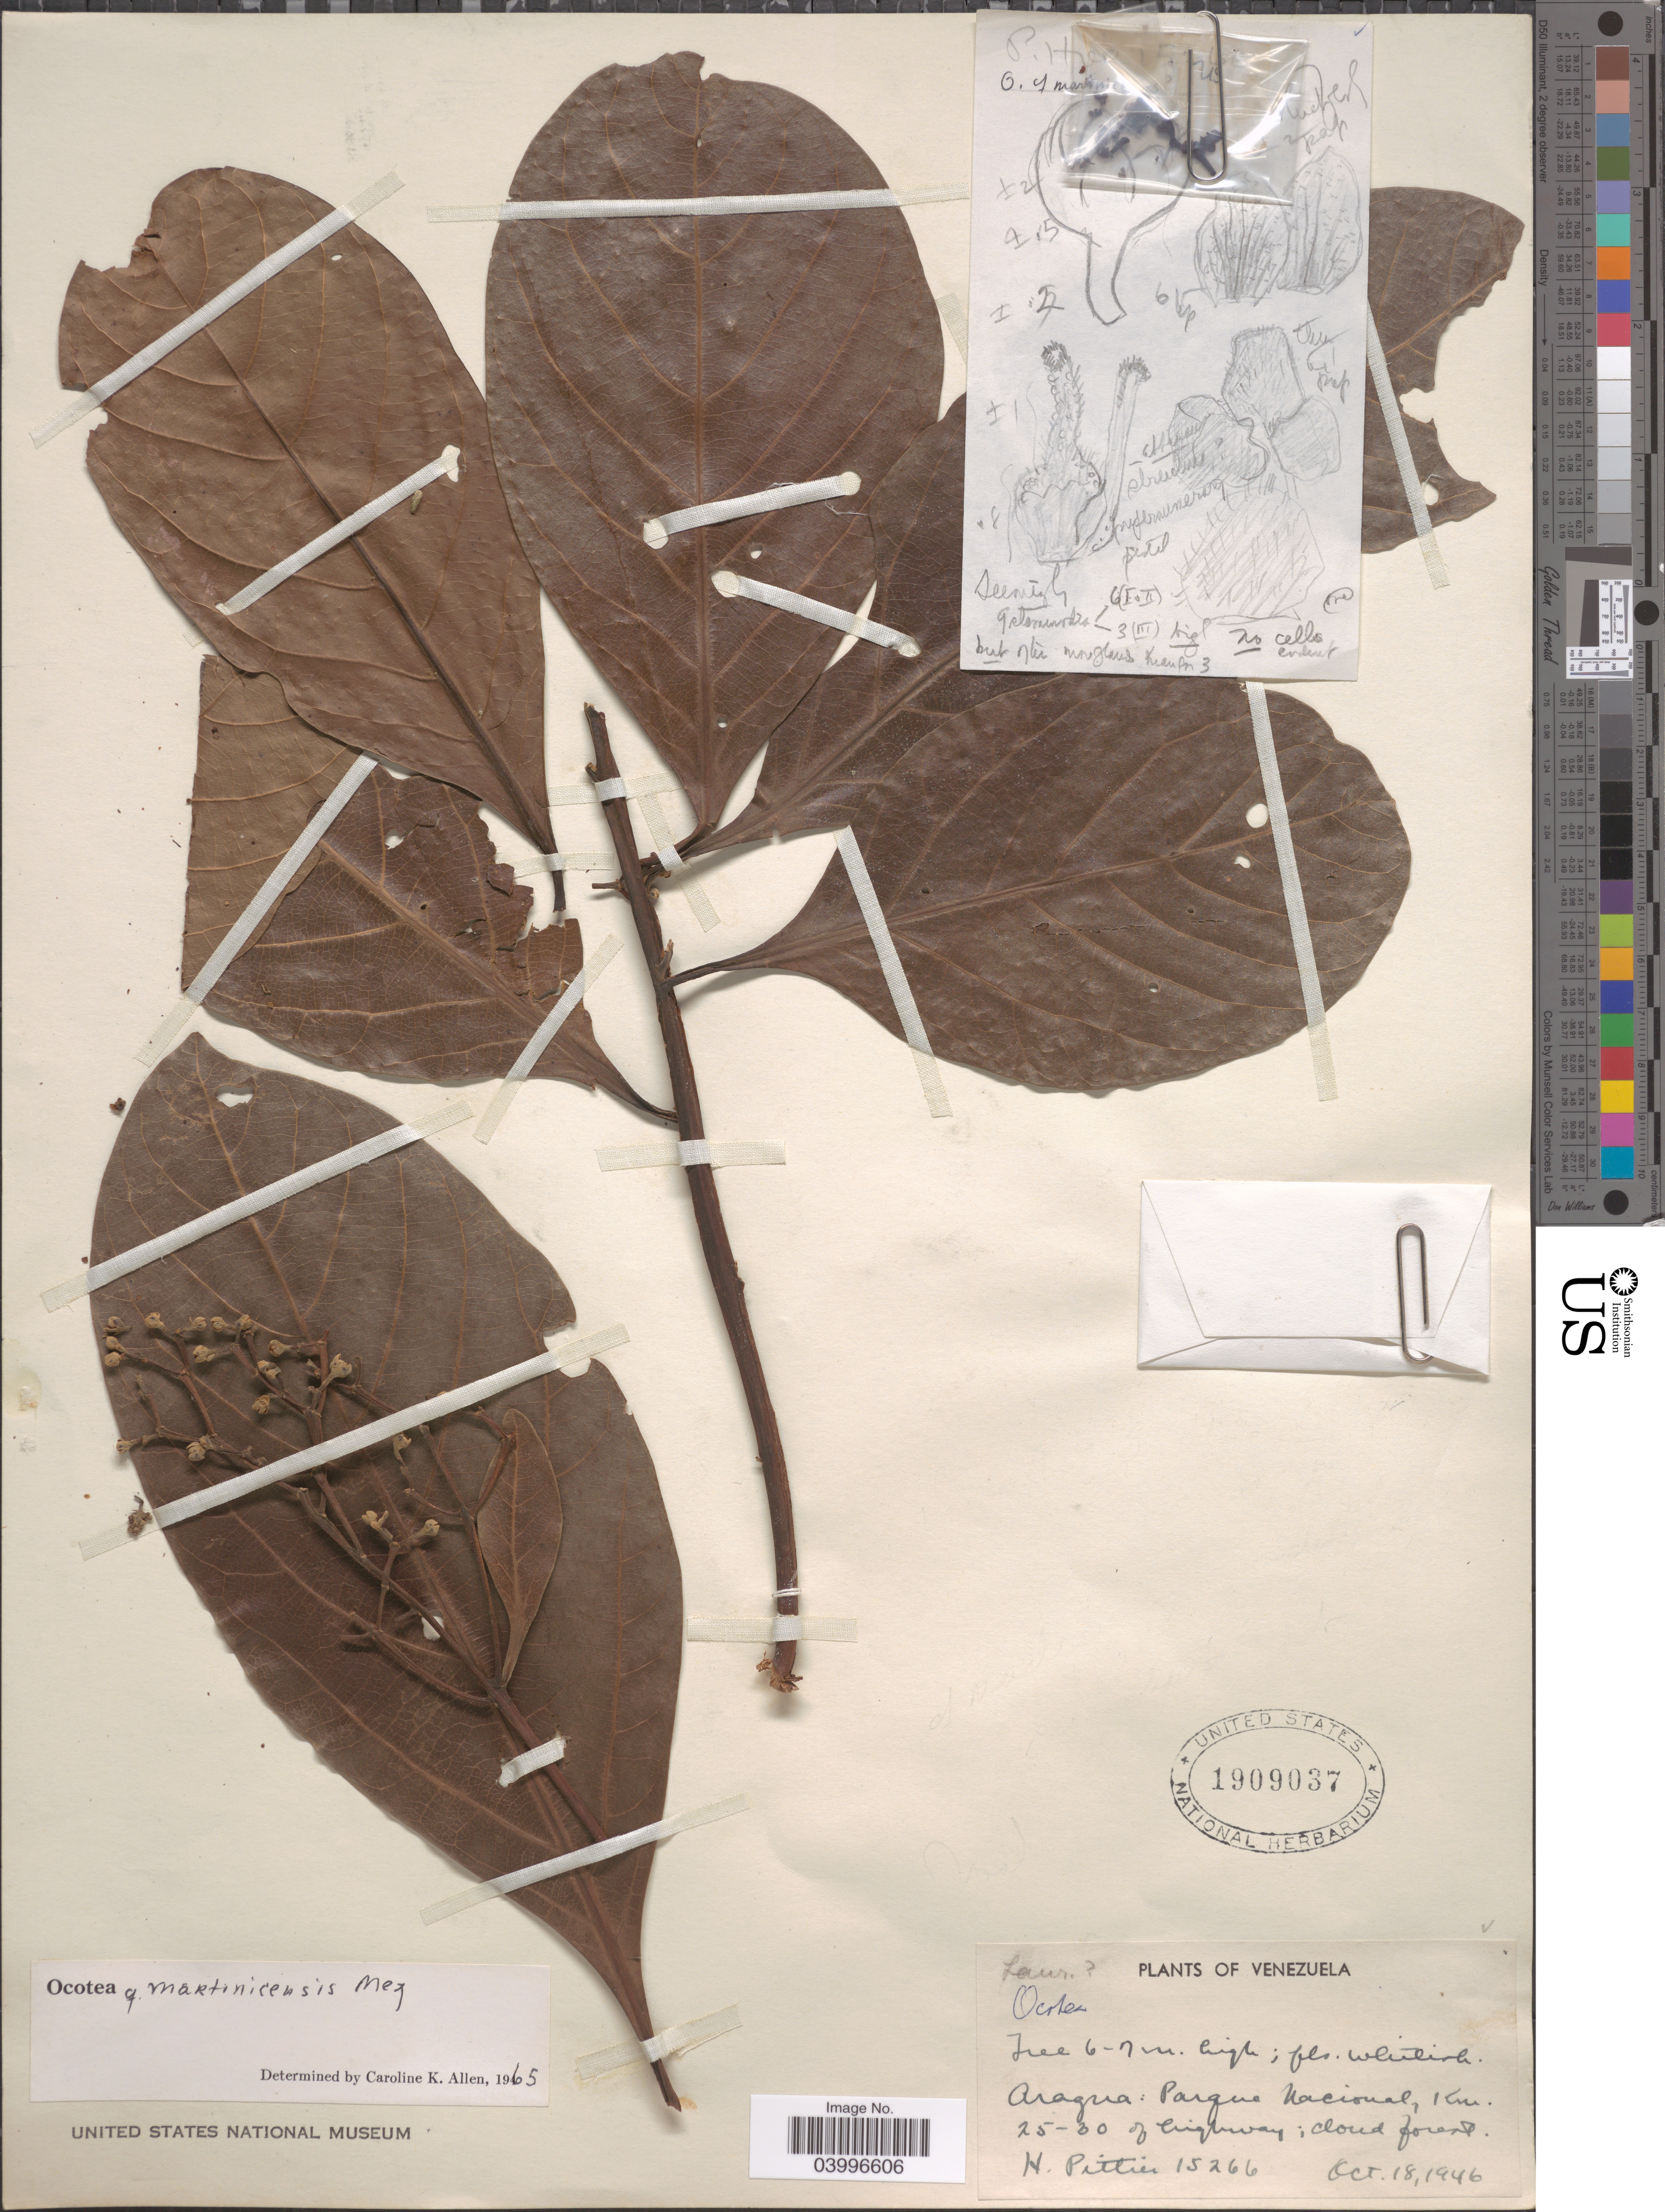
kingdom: Plantae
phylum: Tracheophyta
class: Magnoliopsida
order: Laurales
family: Lauraceae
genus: Ocotea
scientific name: Ocotea martinicensis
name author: Mez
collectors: H. F. Pittier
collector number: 15266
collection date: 1946-10-18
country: Venezuela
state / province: Aragua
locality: Parque Nacional, Km. 25-30 of highway; cloud forest.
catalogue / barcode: US 1909037